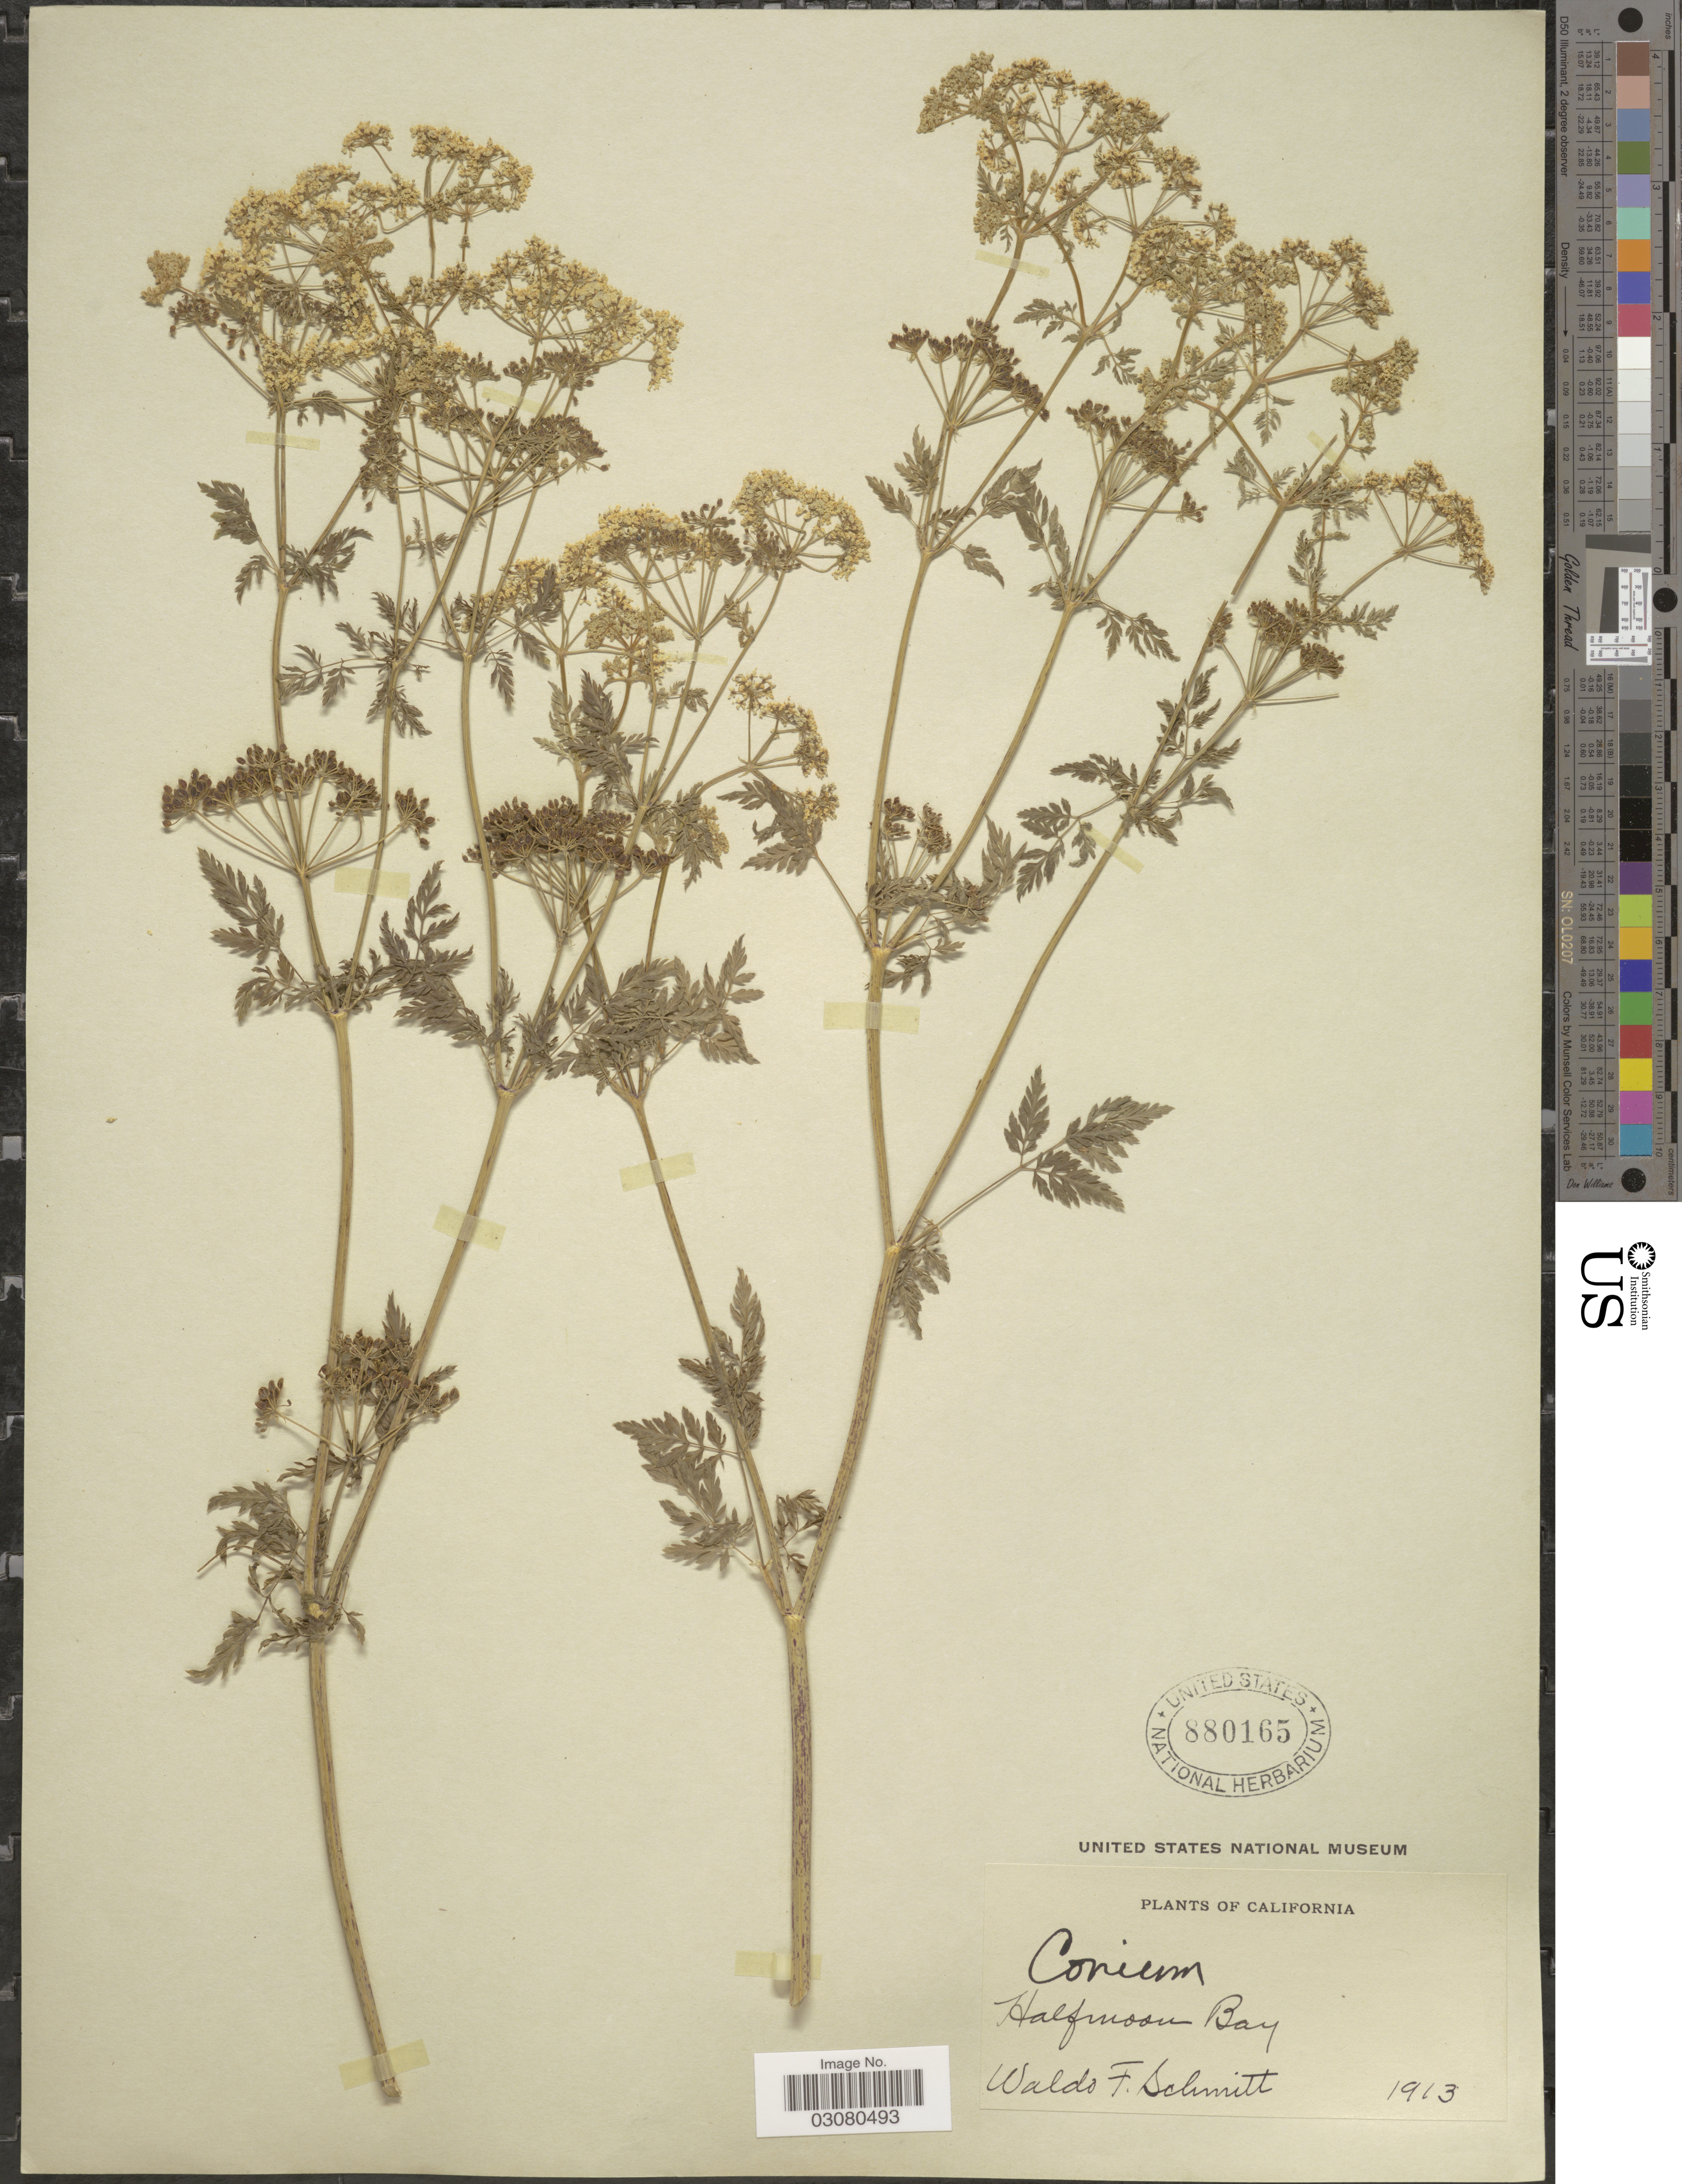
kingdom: Plantae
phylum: Tracheophyta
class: Magnoliopsida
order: Apiales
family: Apiaceae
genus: Conium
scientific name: Conium maculatum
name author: L.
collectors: W. F. Schmitt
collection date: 1913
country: United States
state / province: California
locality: Halfmoon Bay.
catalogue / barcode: US 880165